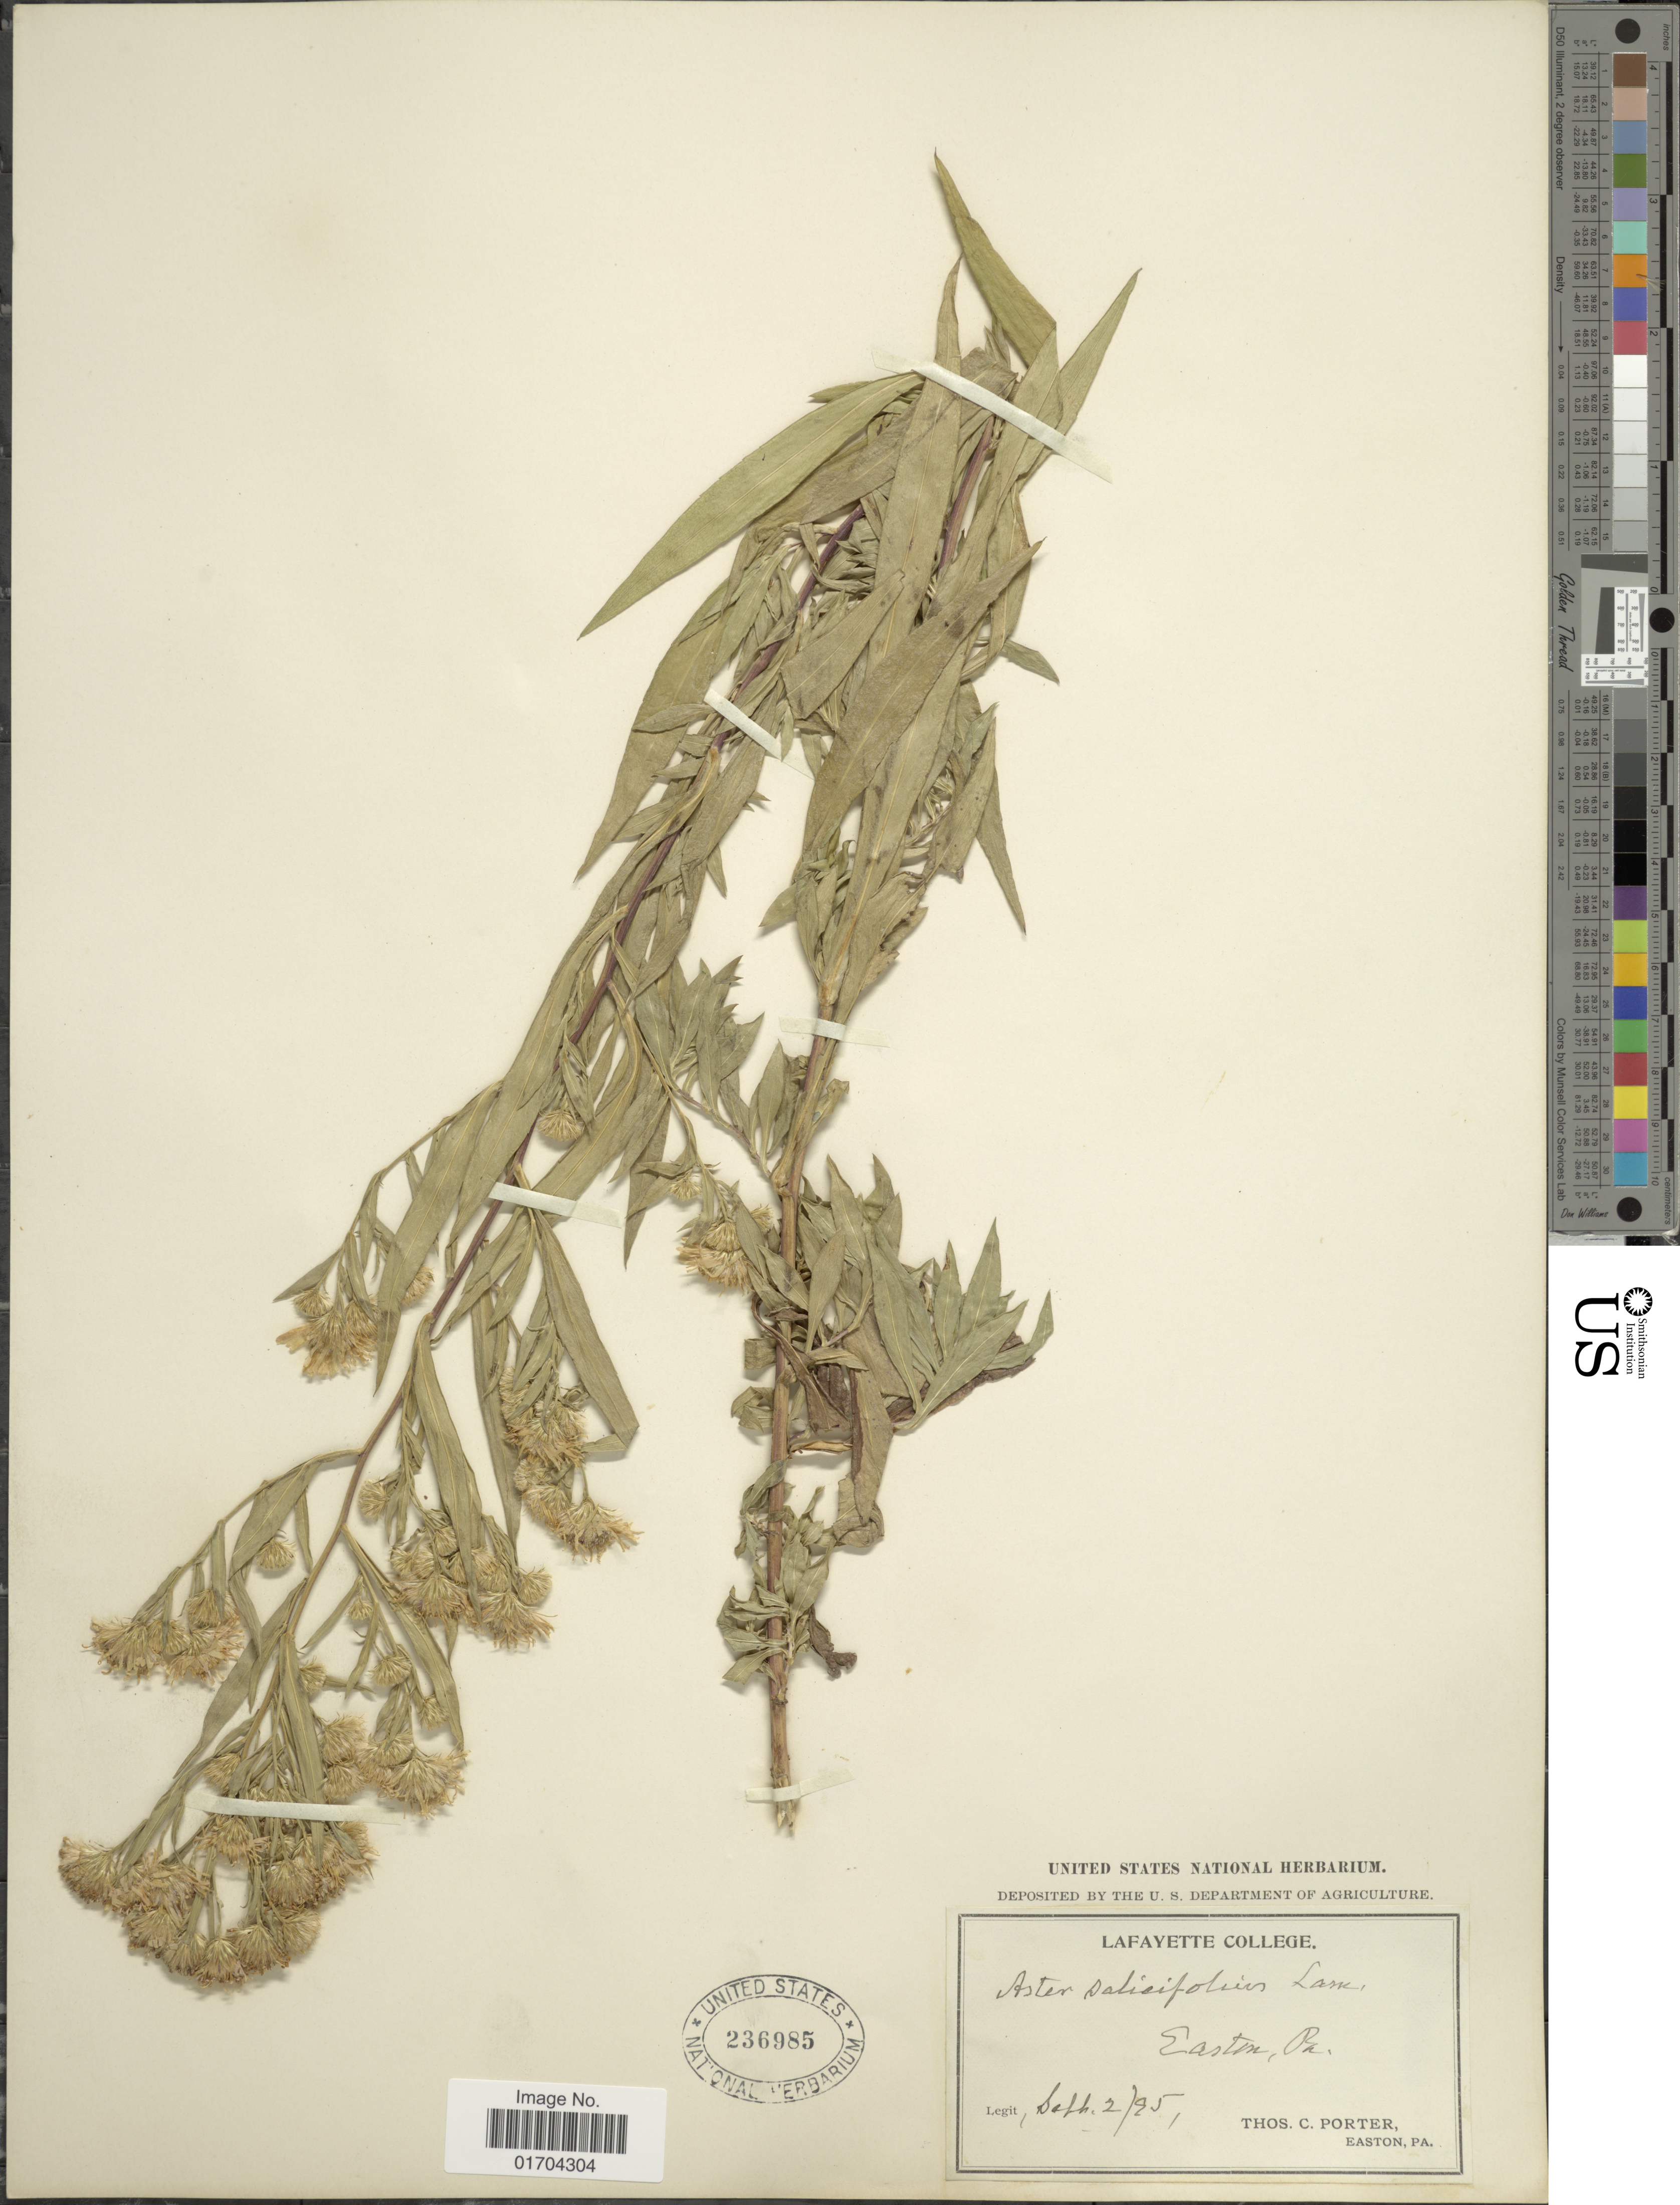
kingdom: Plantae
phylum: Tracheophyta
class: Magnoliopsida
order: Asterales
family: Asteraceae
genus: Symphyotrichum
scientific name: Symphyotrichum sp.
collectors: T. C. Porter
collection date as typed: Transcribed d/m/y: 2/9/95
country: United States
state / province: Pennsylvania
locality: Easton.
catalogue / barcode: US 236985